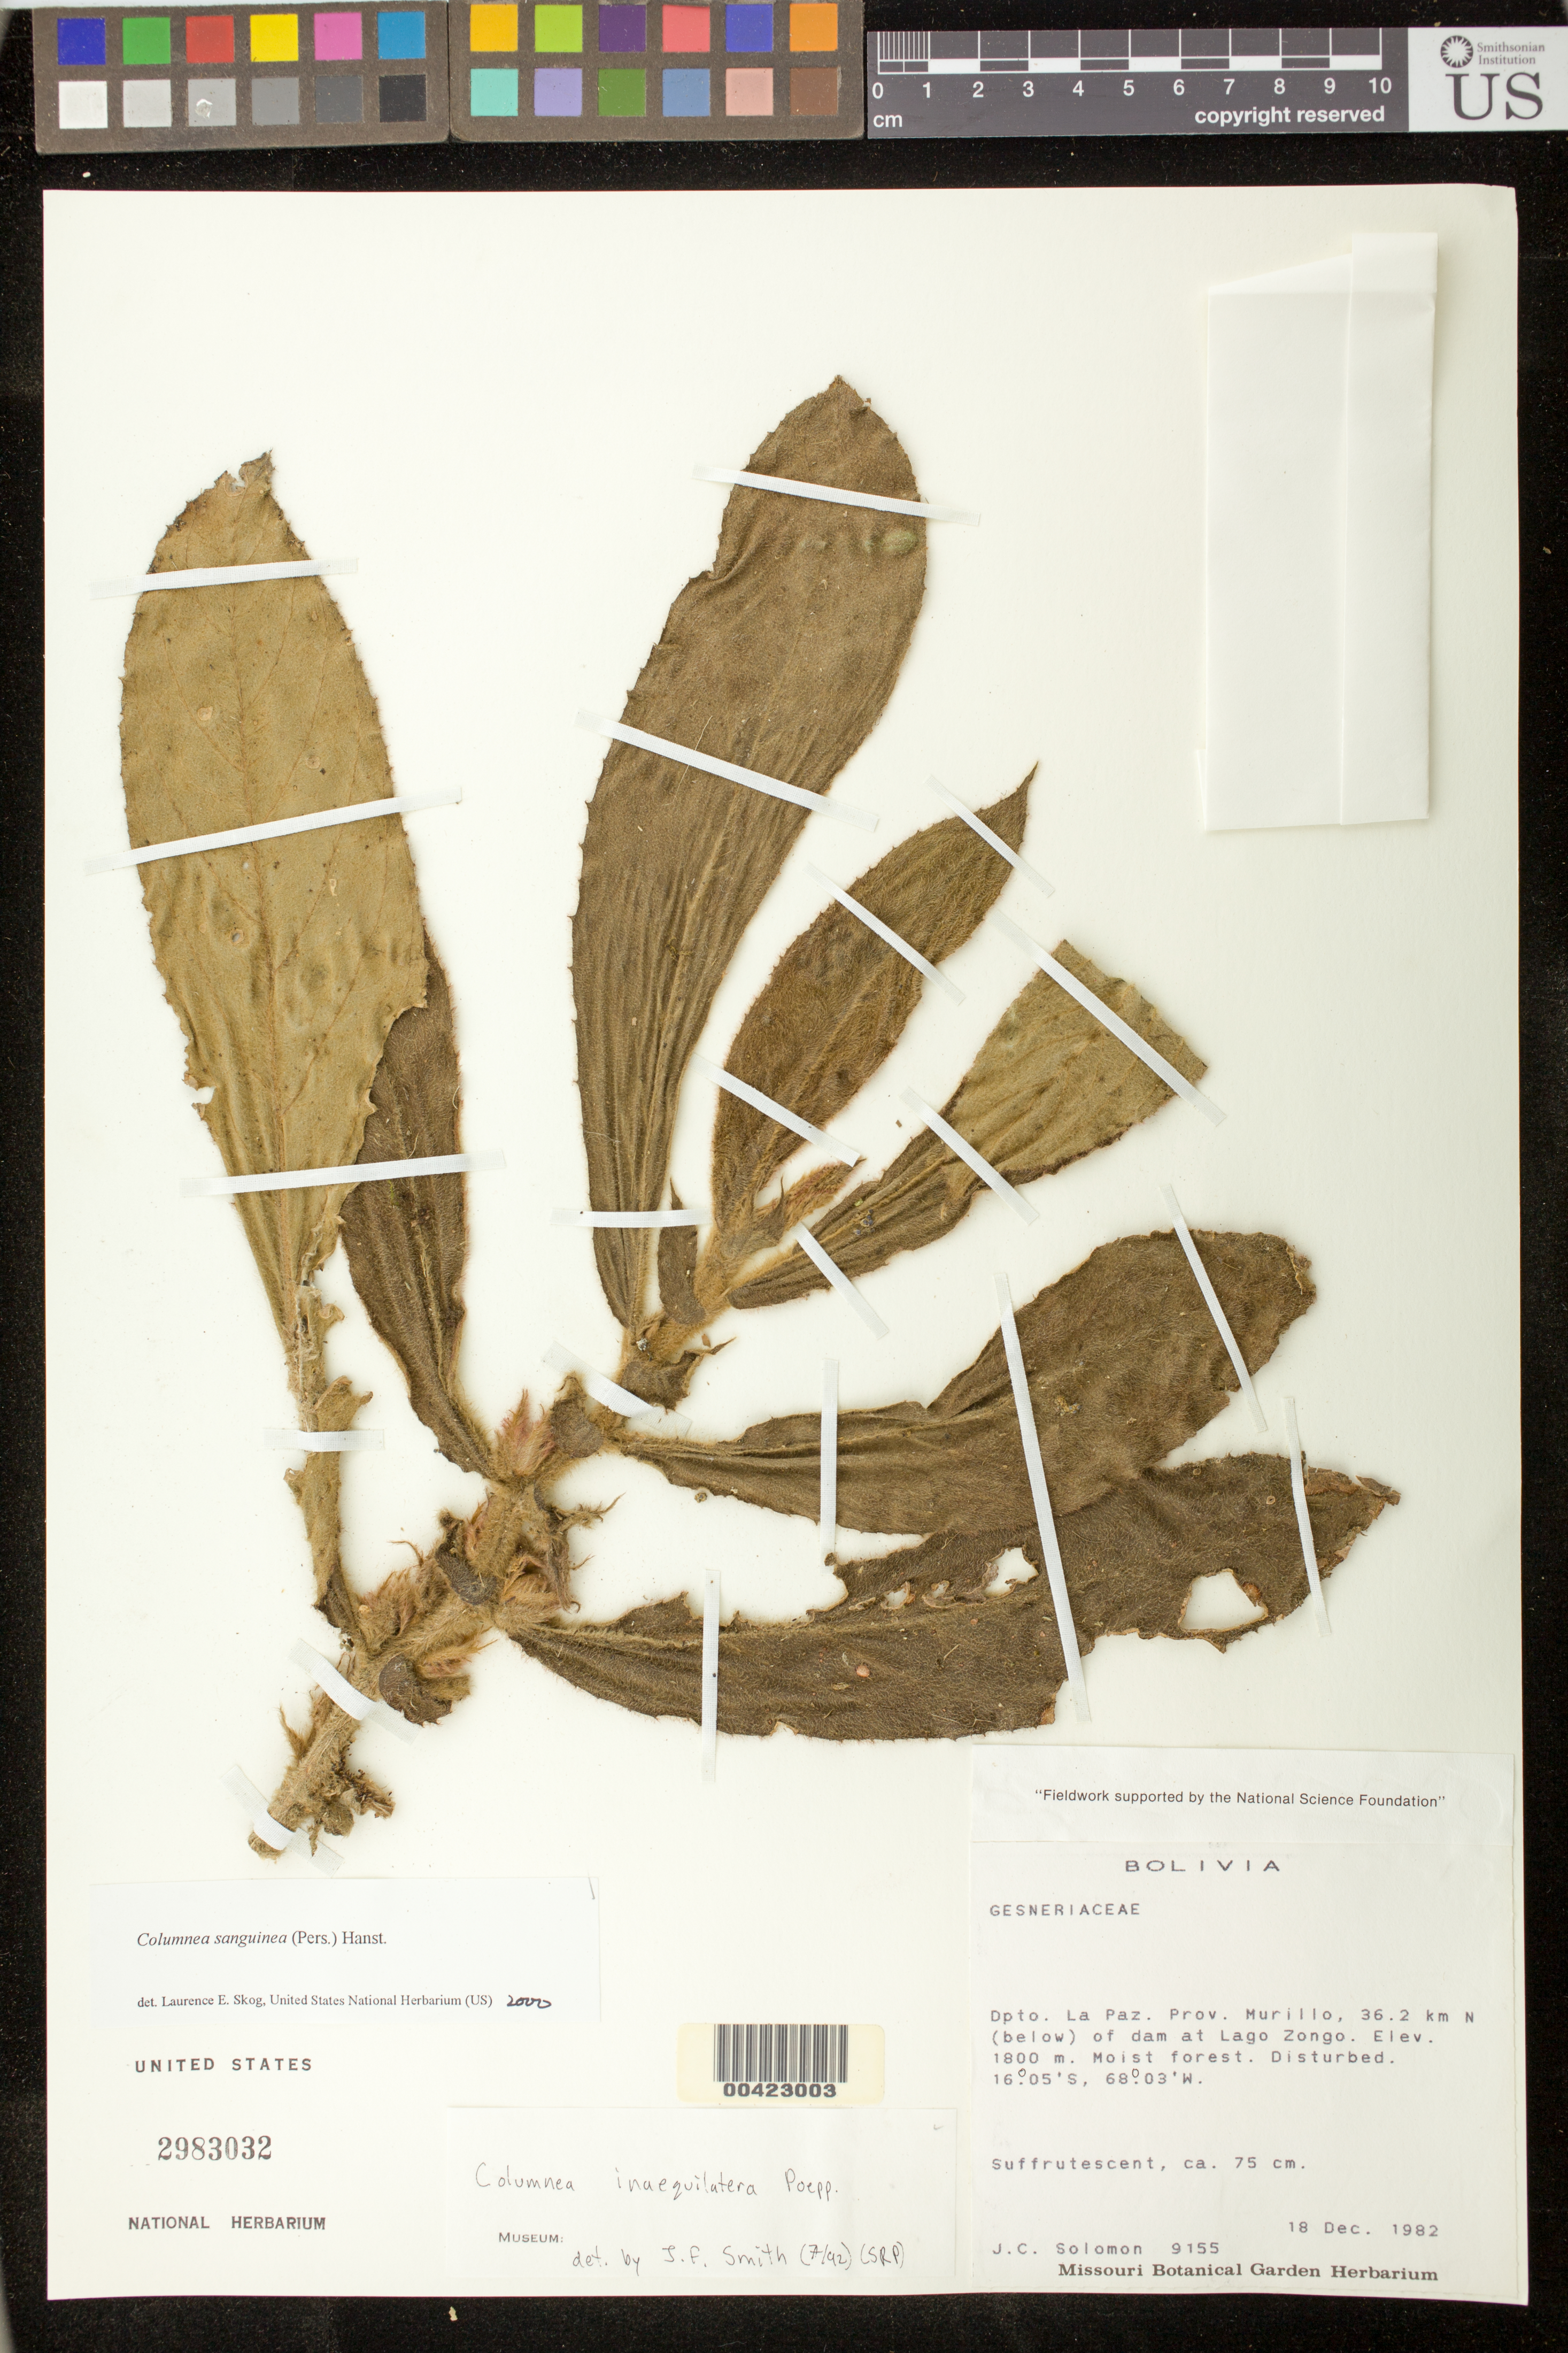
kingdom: Plantae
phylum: Tracheophyta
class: Magnoliopsida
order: Lamiales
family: Gesneriaceae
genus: Columnea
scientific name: Columnea sanguinea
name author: (Pers.) Hanst.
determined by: Skog, Laurence E.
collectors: J. C. Solomon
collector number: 9155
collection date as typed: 18 Dec 1982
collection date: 1982-12-18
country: Bolivia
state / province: La Paz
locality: Prov. Murillo; 36.2 km N (below) of dam at Lago Zongo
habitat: Moist forest, disturbed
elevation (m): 1800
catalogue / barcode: US 2983032